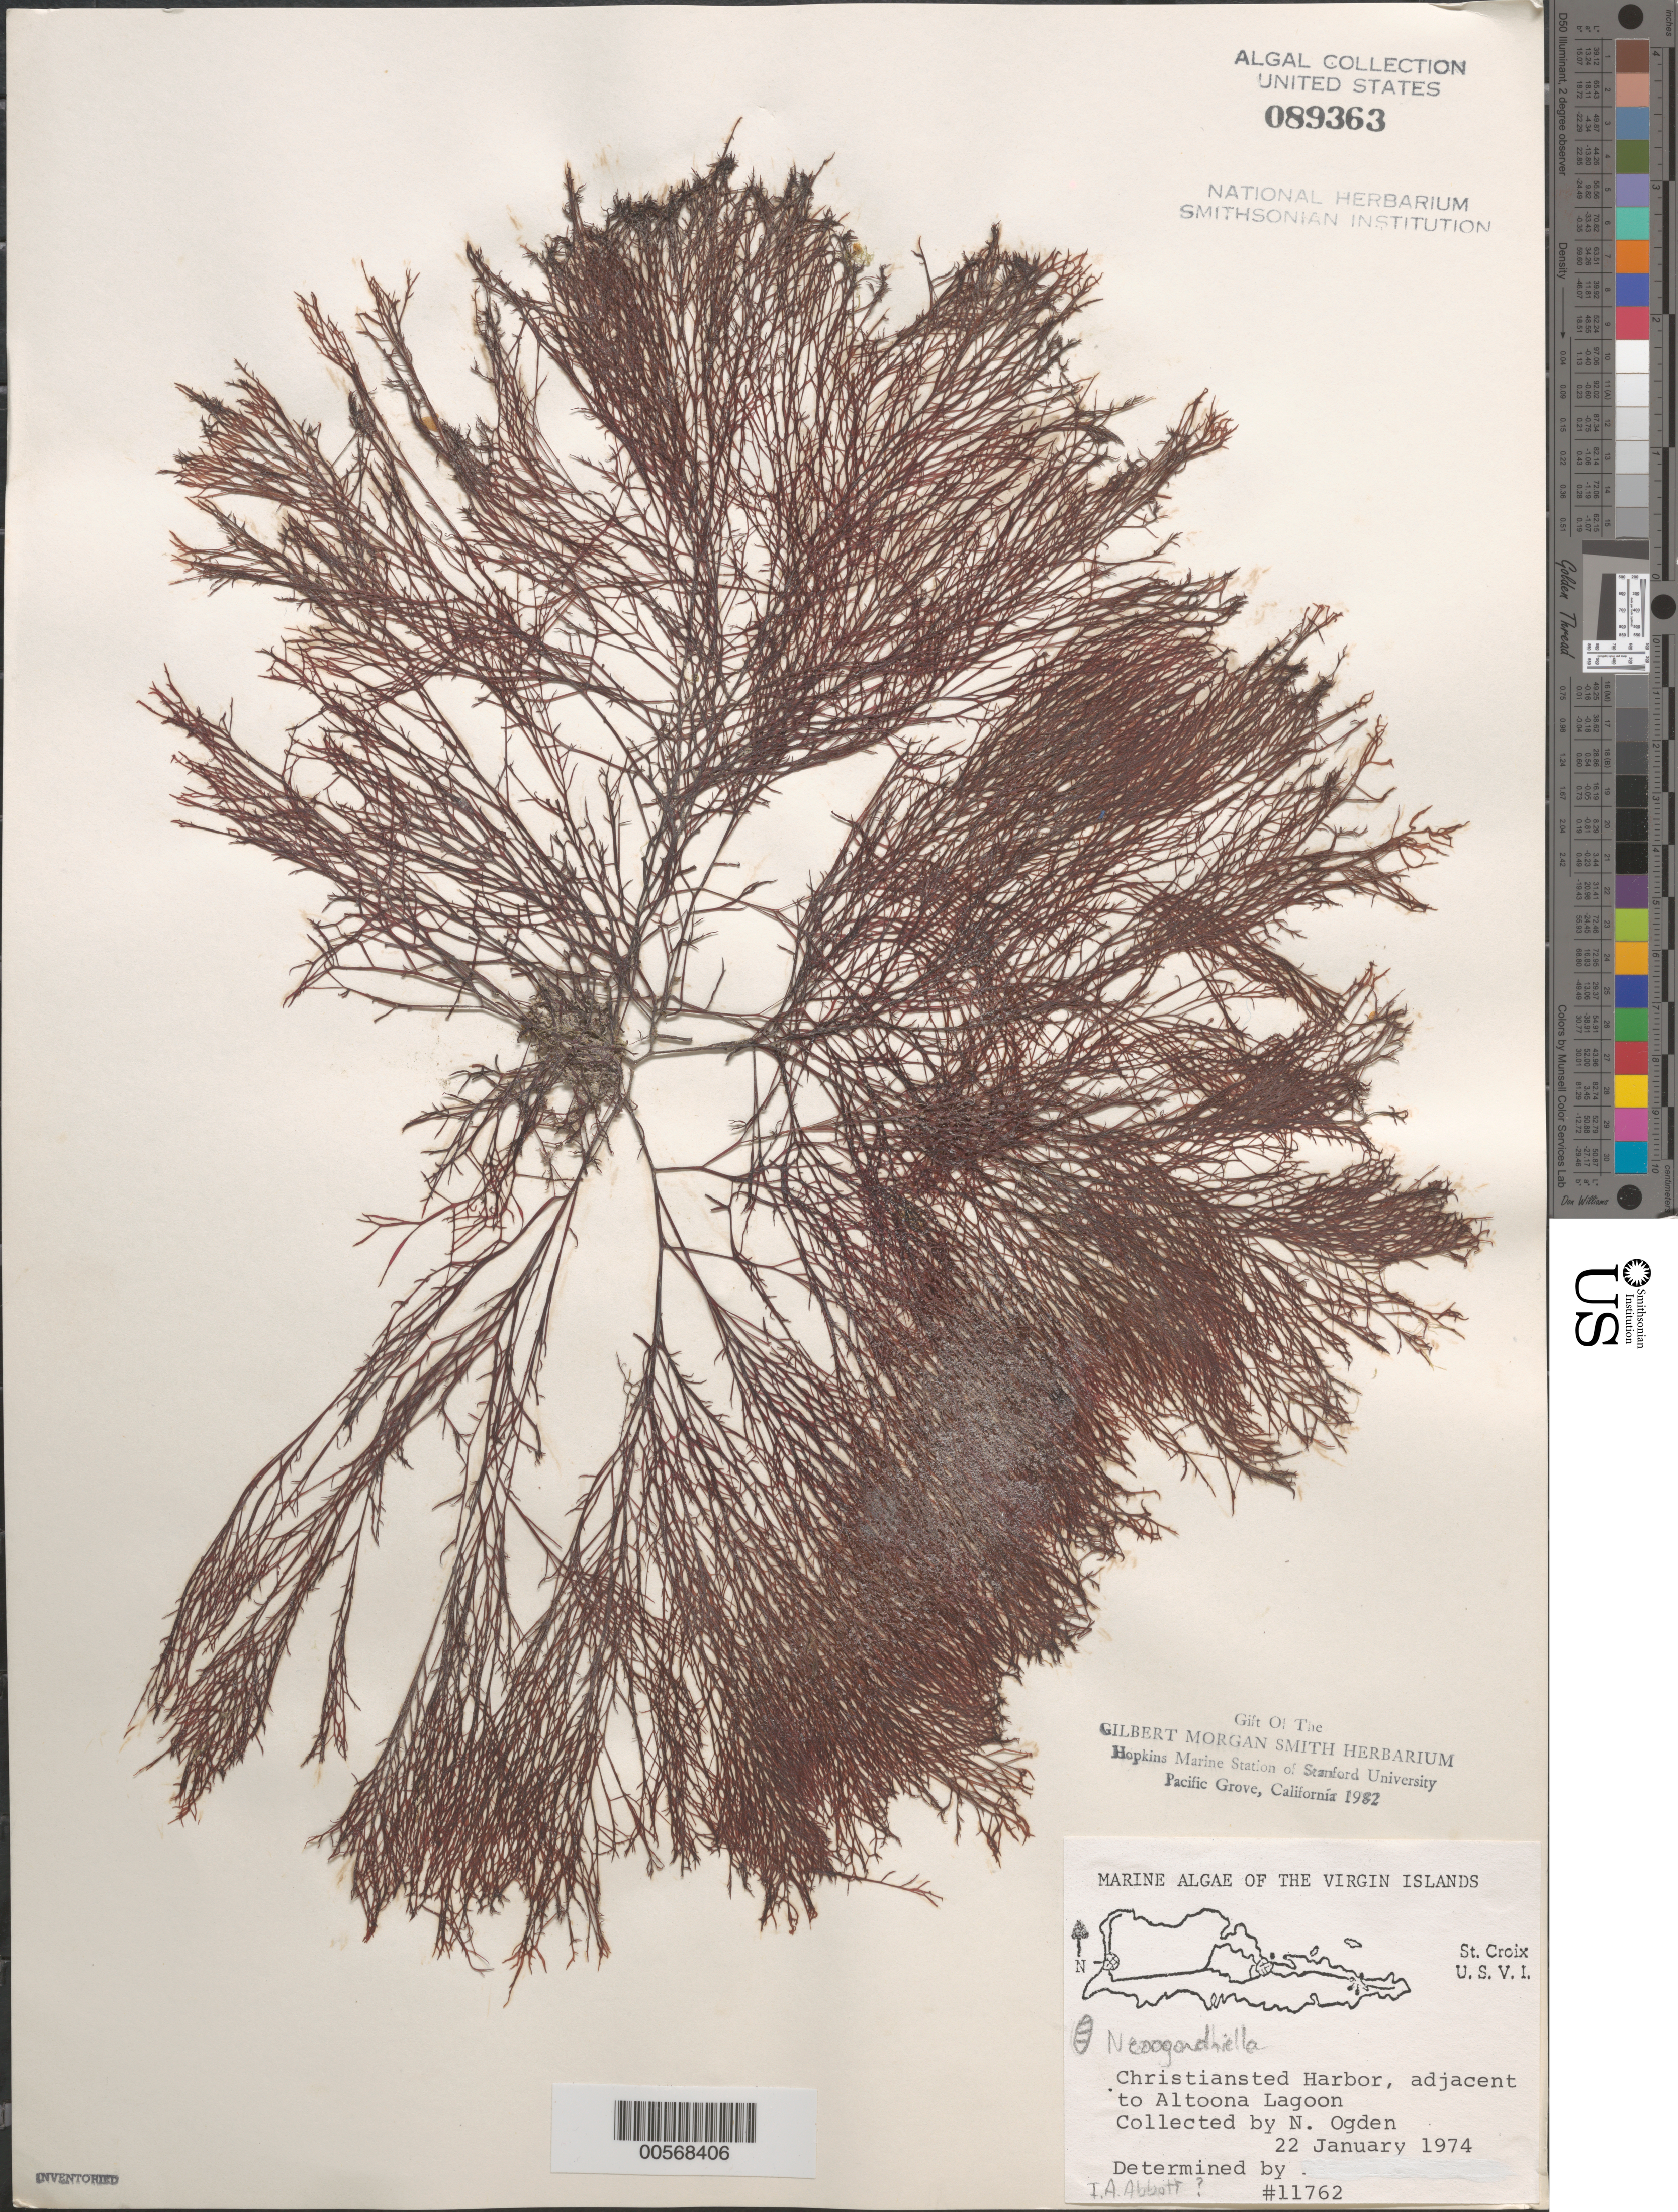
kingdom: Plantae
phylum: Rhodophyta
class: Florideophyceae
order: Gigartinales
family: Solieriaceae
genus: Agardhiella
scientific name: Agardhiella sp.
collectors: N. Ogden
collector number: IAA 11762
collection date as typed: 22 Jan 1974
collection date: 1974-01-22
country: U.S. Virgin Islands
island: St. Croix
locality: Christiansted Harbor, Altoona Lagoon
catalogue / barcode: US 89363